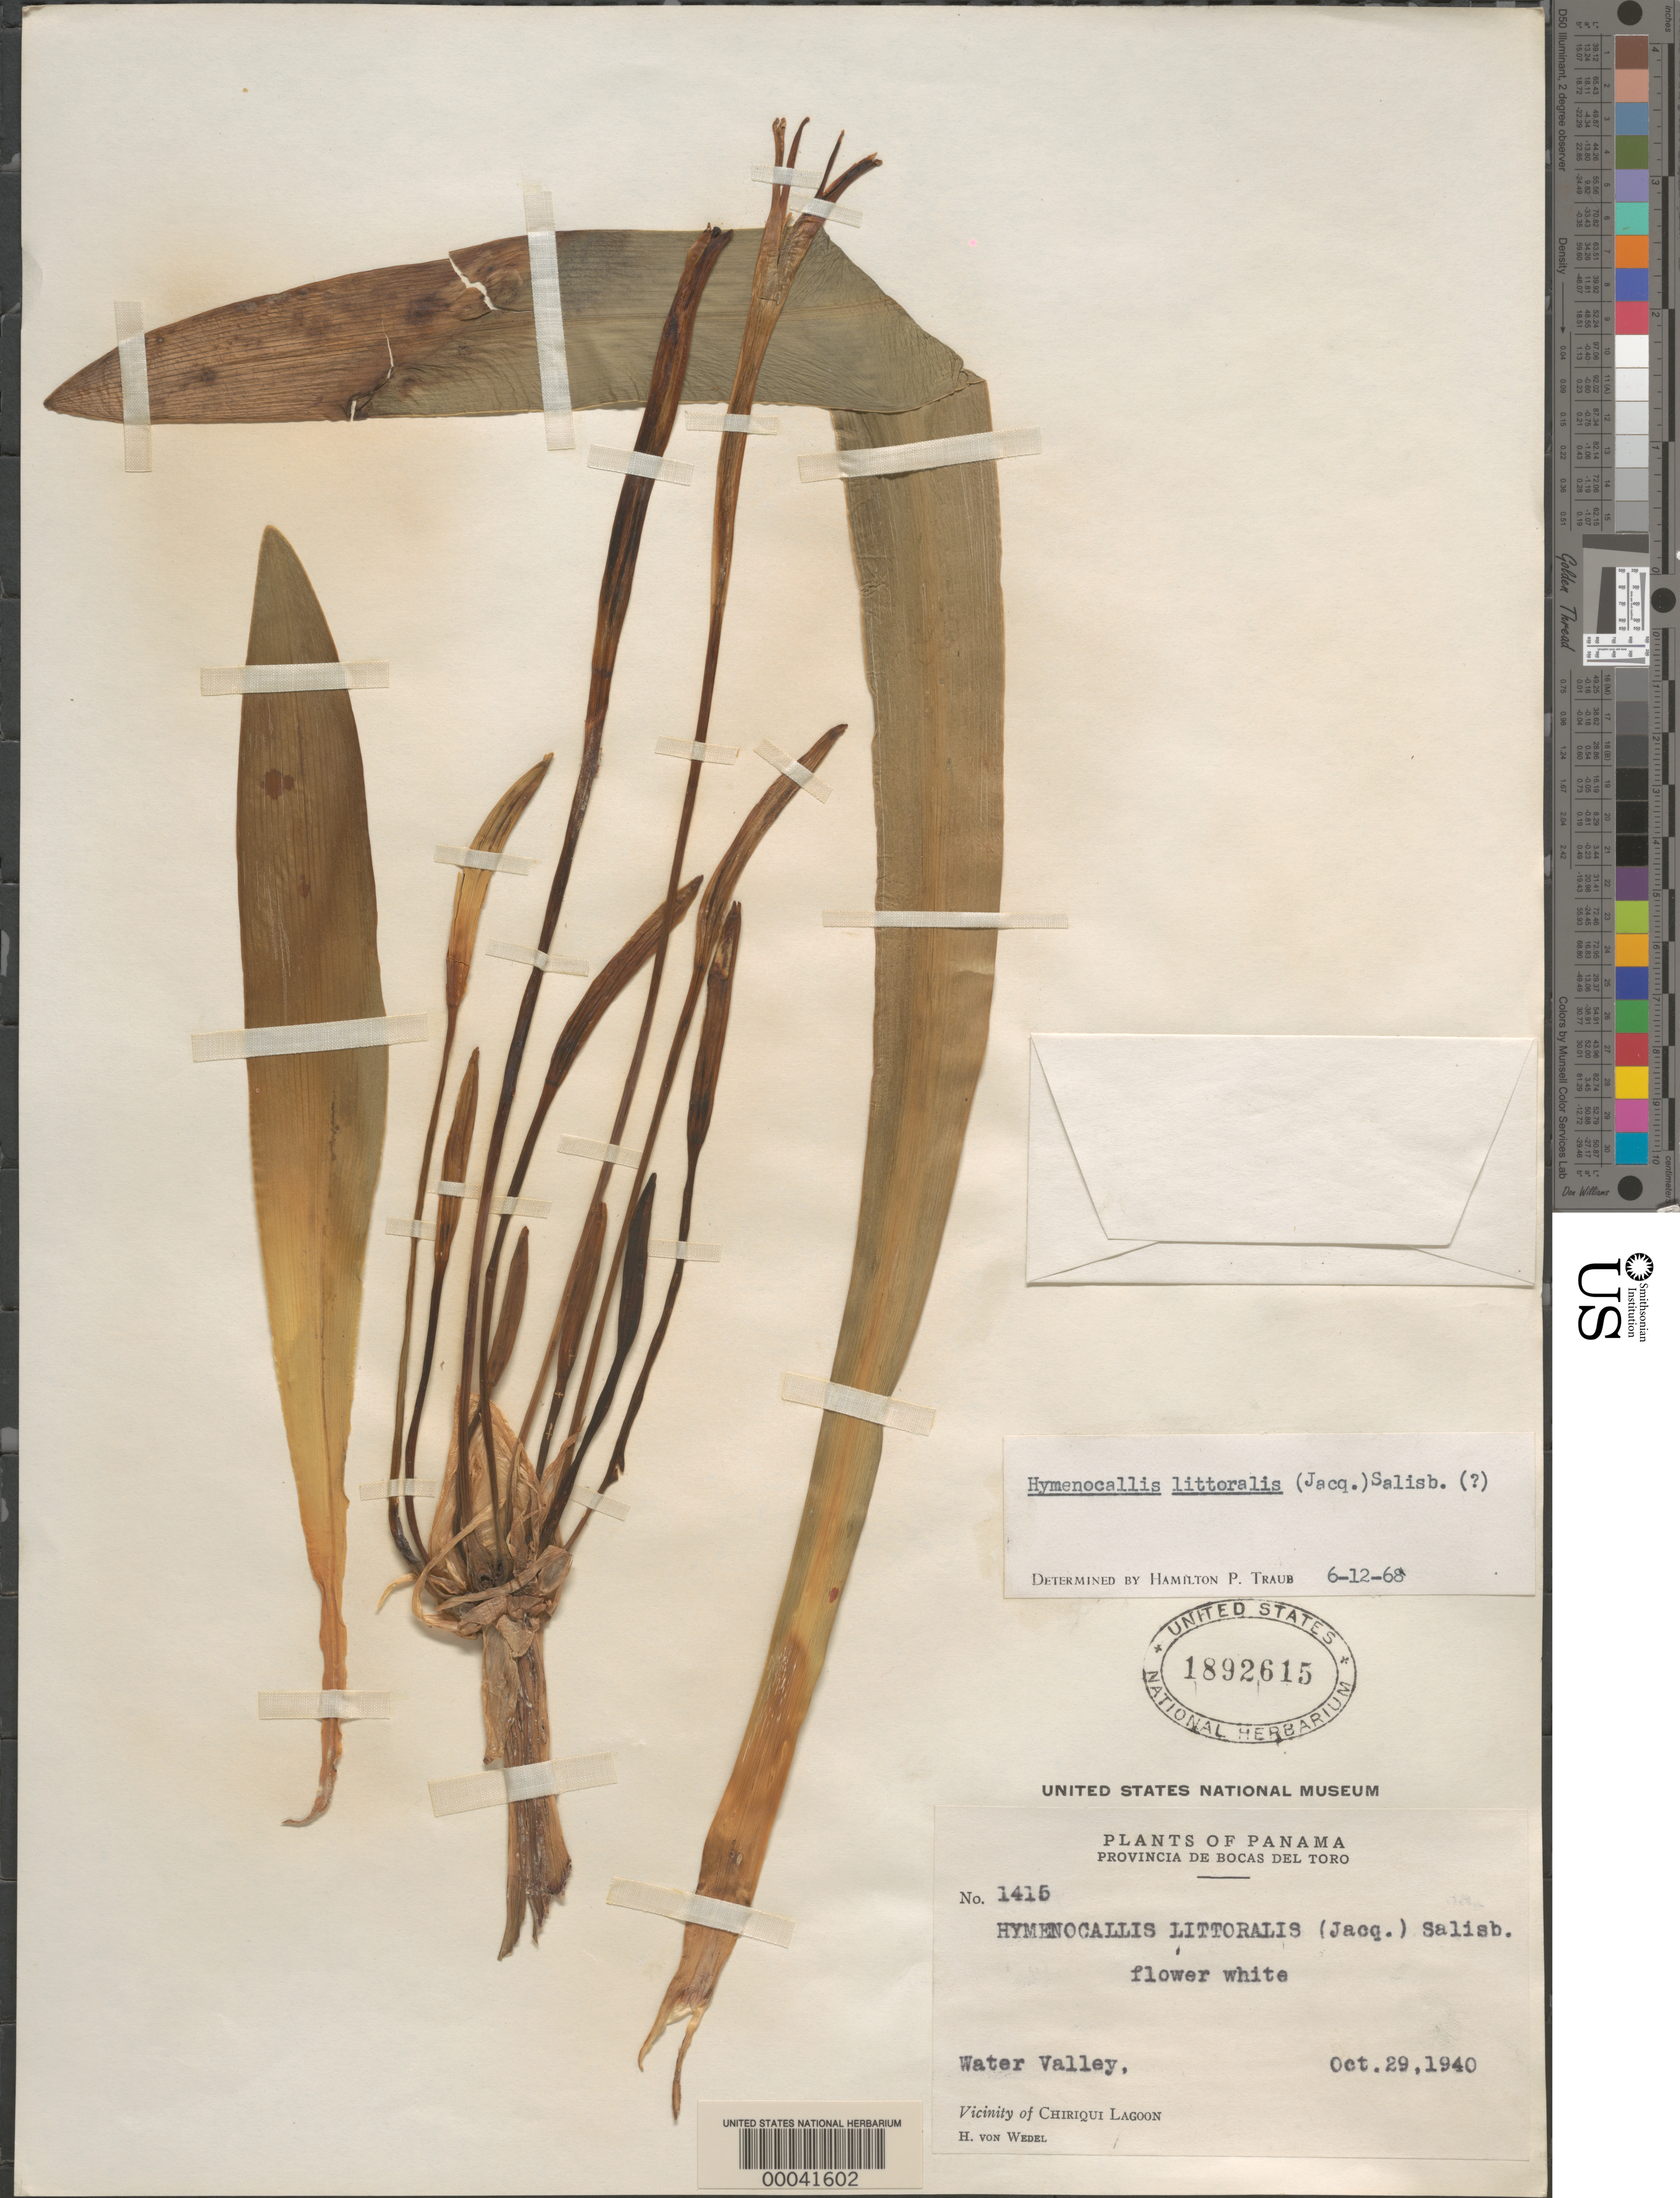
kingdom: Plantae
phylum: Tracheophyta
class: Liliopsida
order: Asparagales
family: Amaryllidaceae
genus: Hymenocallis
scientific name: Hymenocallis littoralis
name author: (Jacq.) Salisb.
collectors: H. von Wedel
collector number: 1415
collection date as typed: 29 Oct 1940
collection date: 1940-10-29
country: Panama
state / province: Bocas del Toro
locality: Water Valley, vicinity of Chiriquí Lagoon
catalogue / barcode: US 1892615